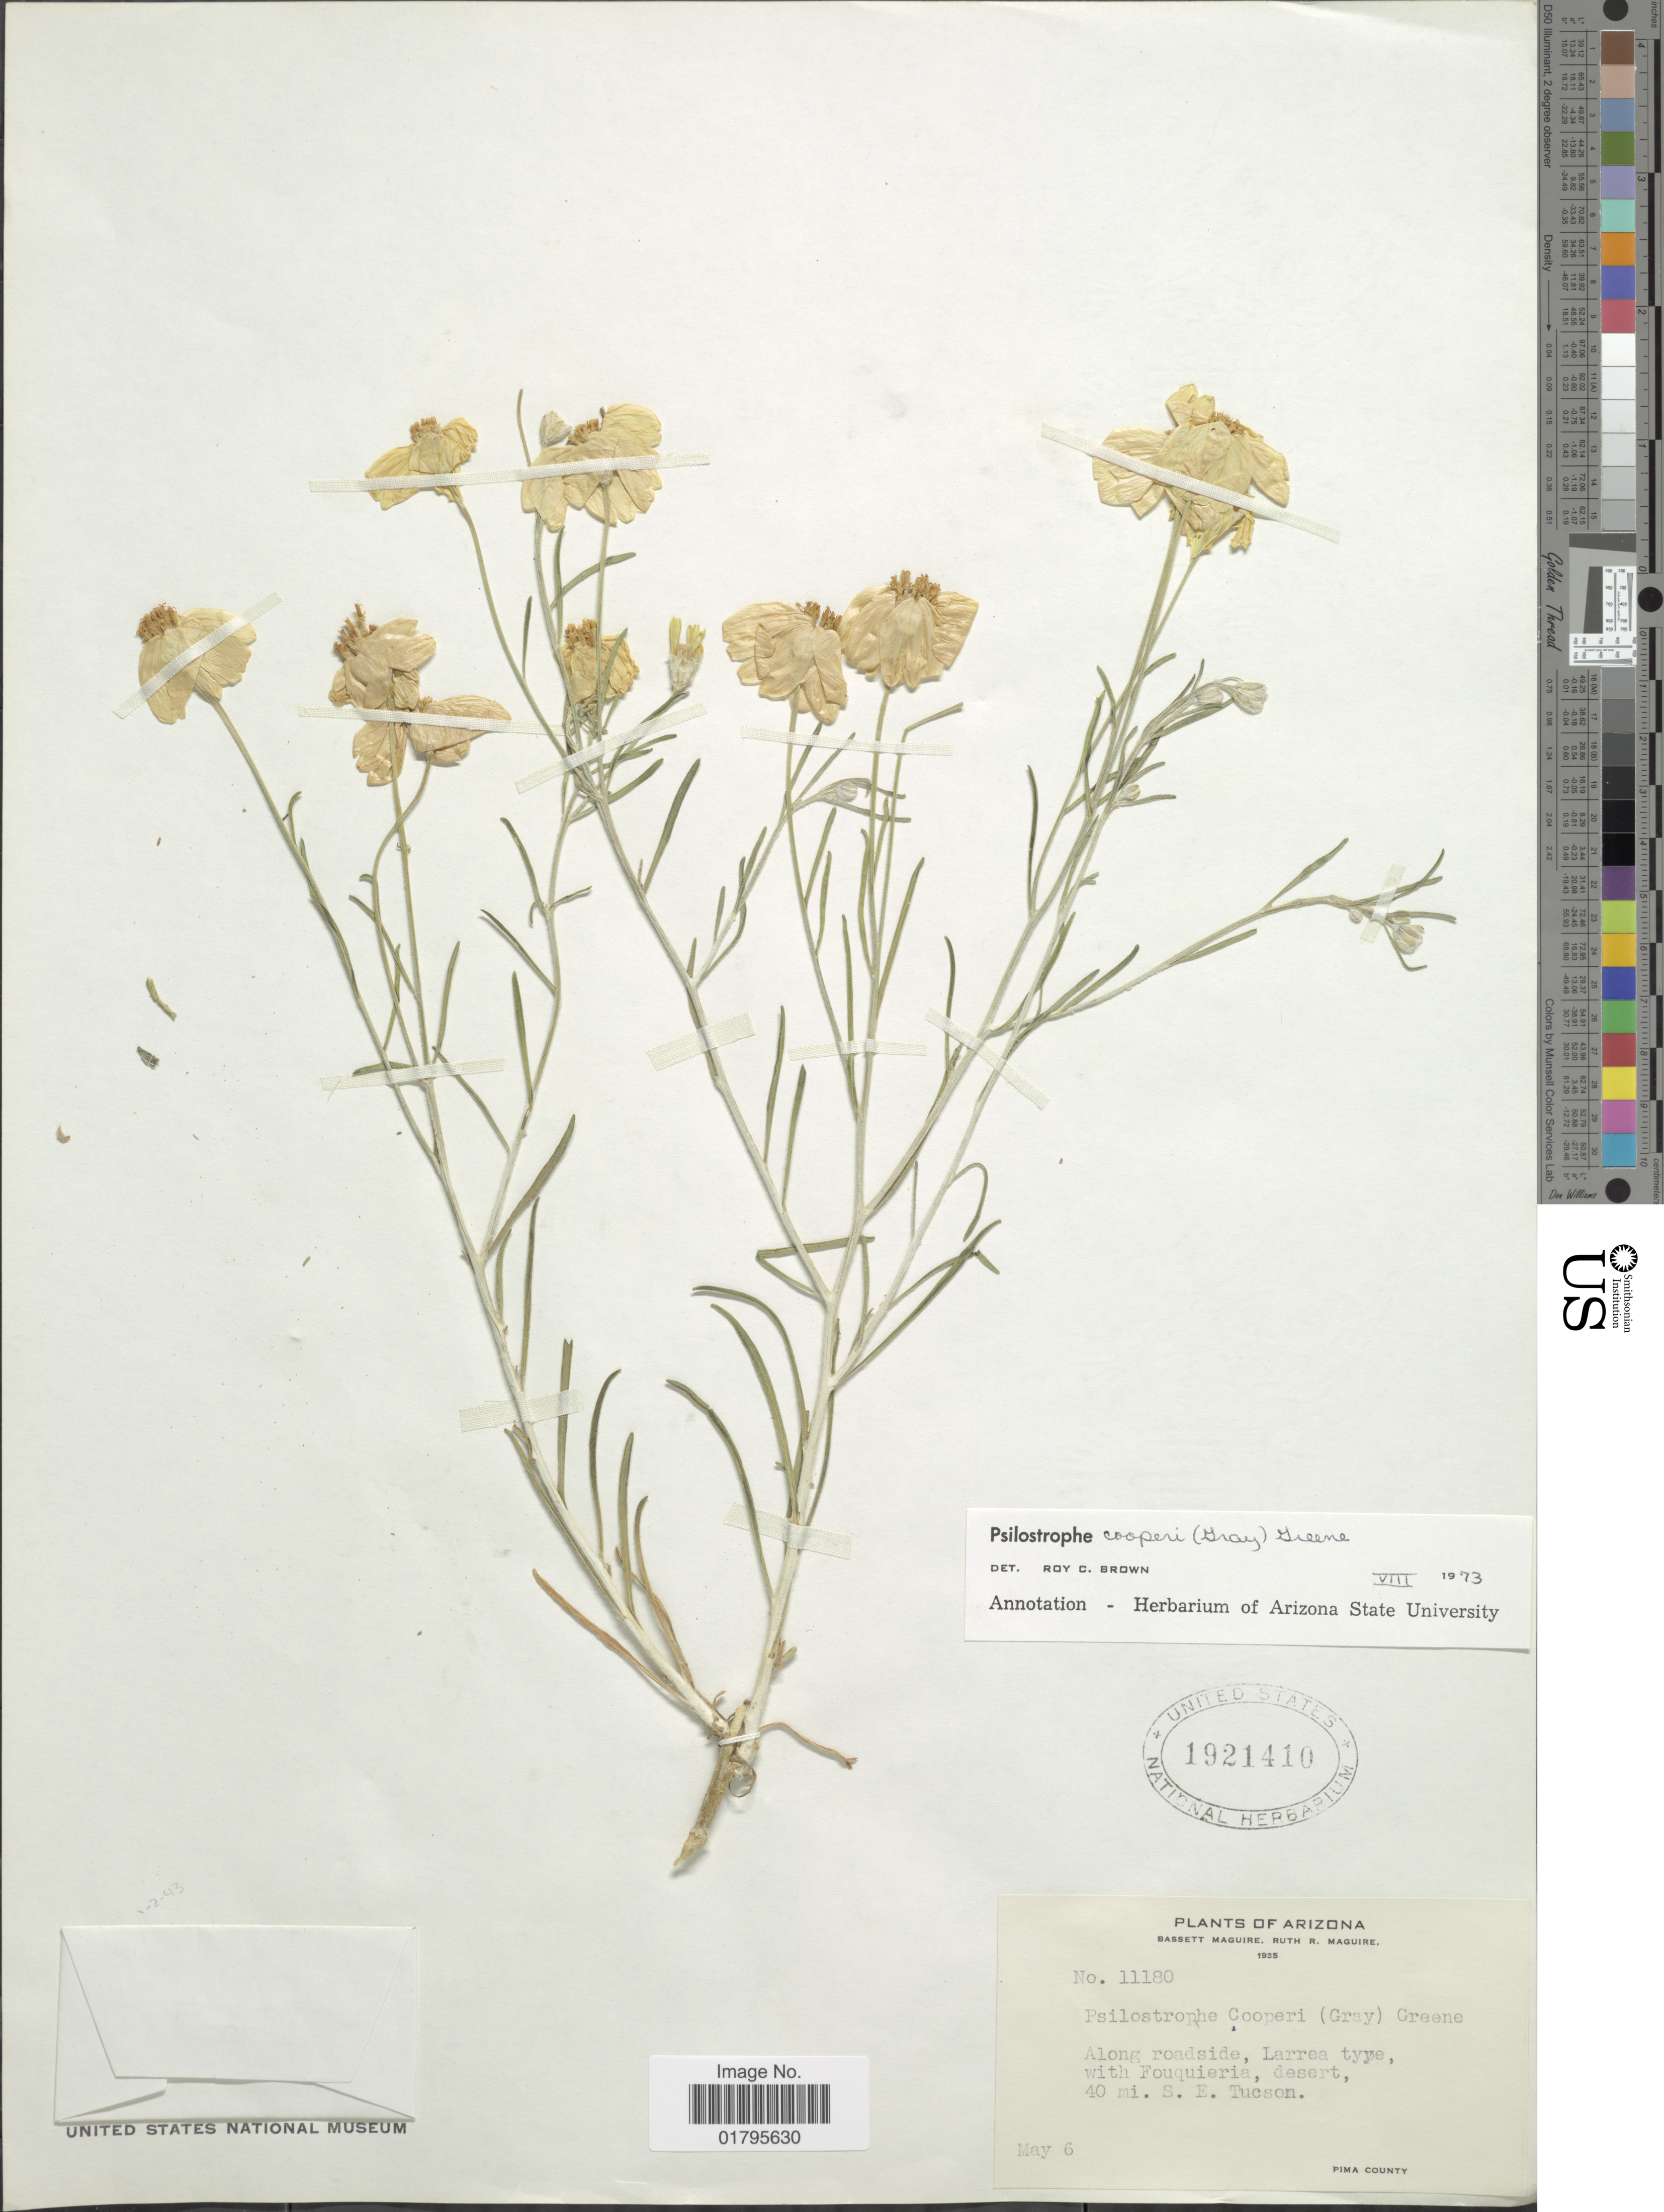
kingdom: Plantae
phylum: Tracheophyta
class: Magnoliopsida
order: Asterales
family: Asteraceae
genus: Psilostrophe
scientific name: Psilostrophe cooperi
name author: (A. Gray) Greene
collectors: B. Maguire & R. R. Maguire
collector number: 11180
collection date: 1925-05-03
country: United States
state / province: Arizona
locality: Along roadside, Larrea type, desert, 40 mi. S. E. Tucson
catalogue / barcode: US 1921410